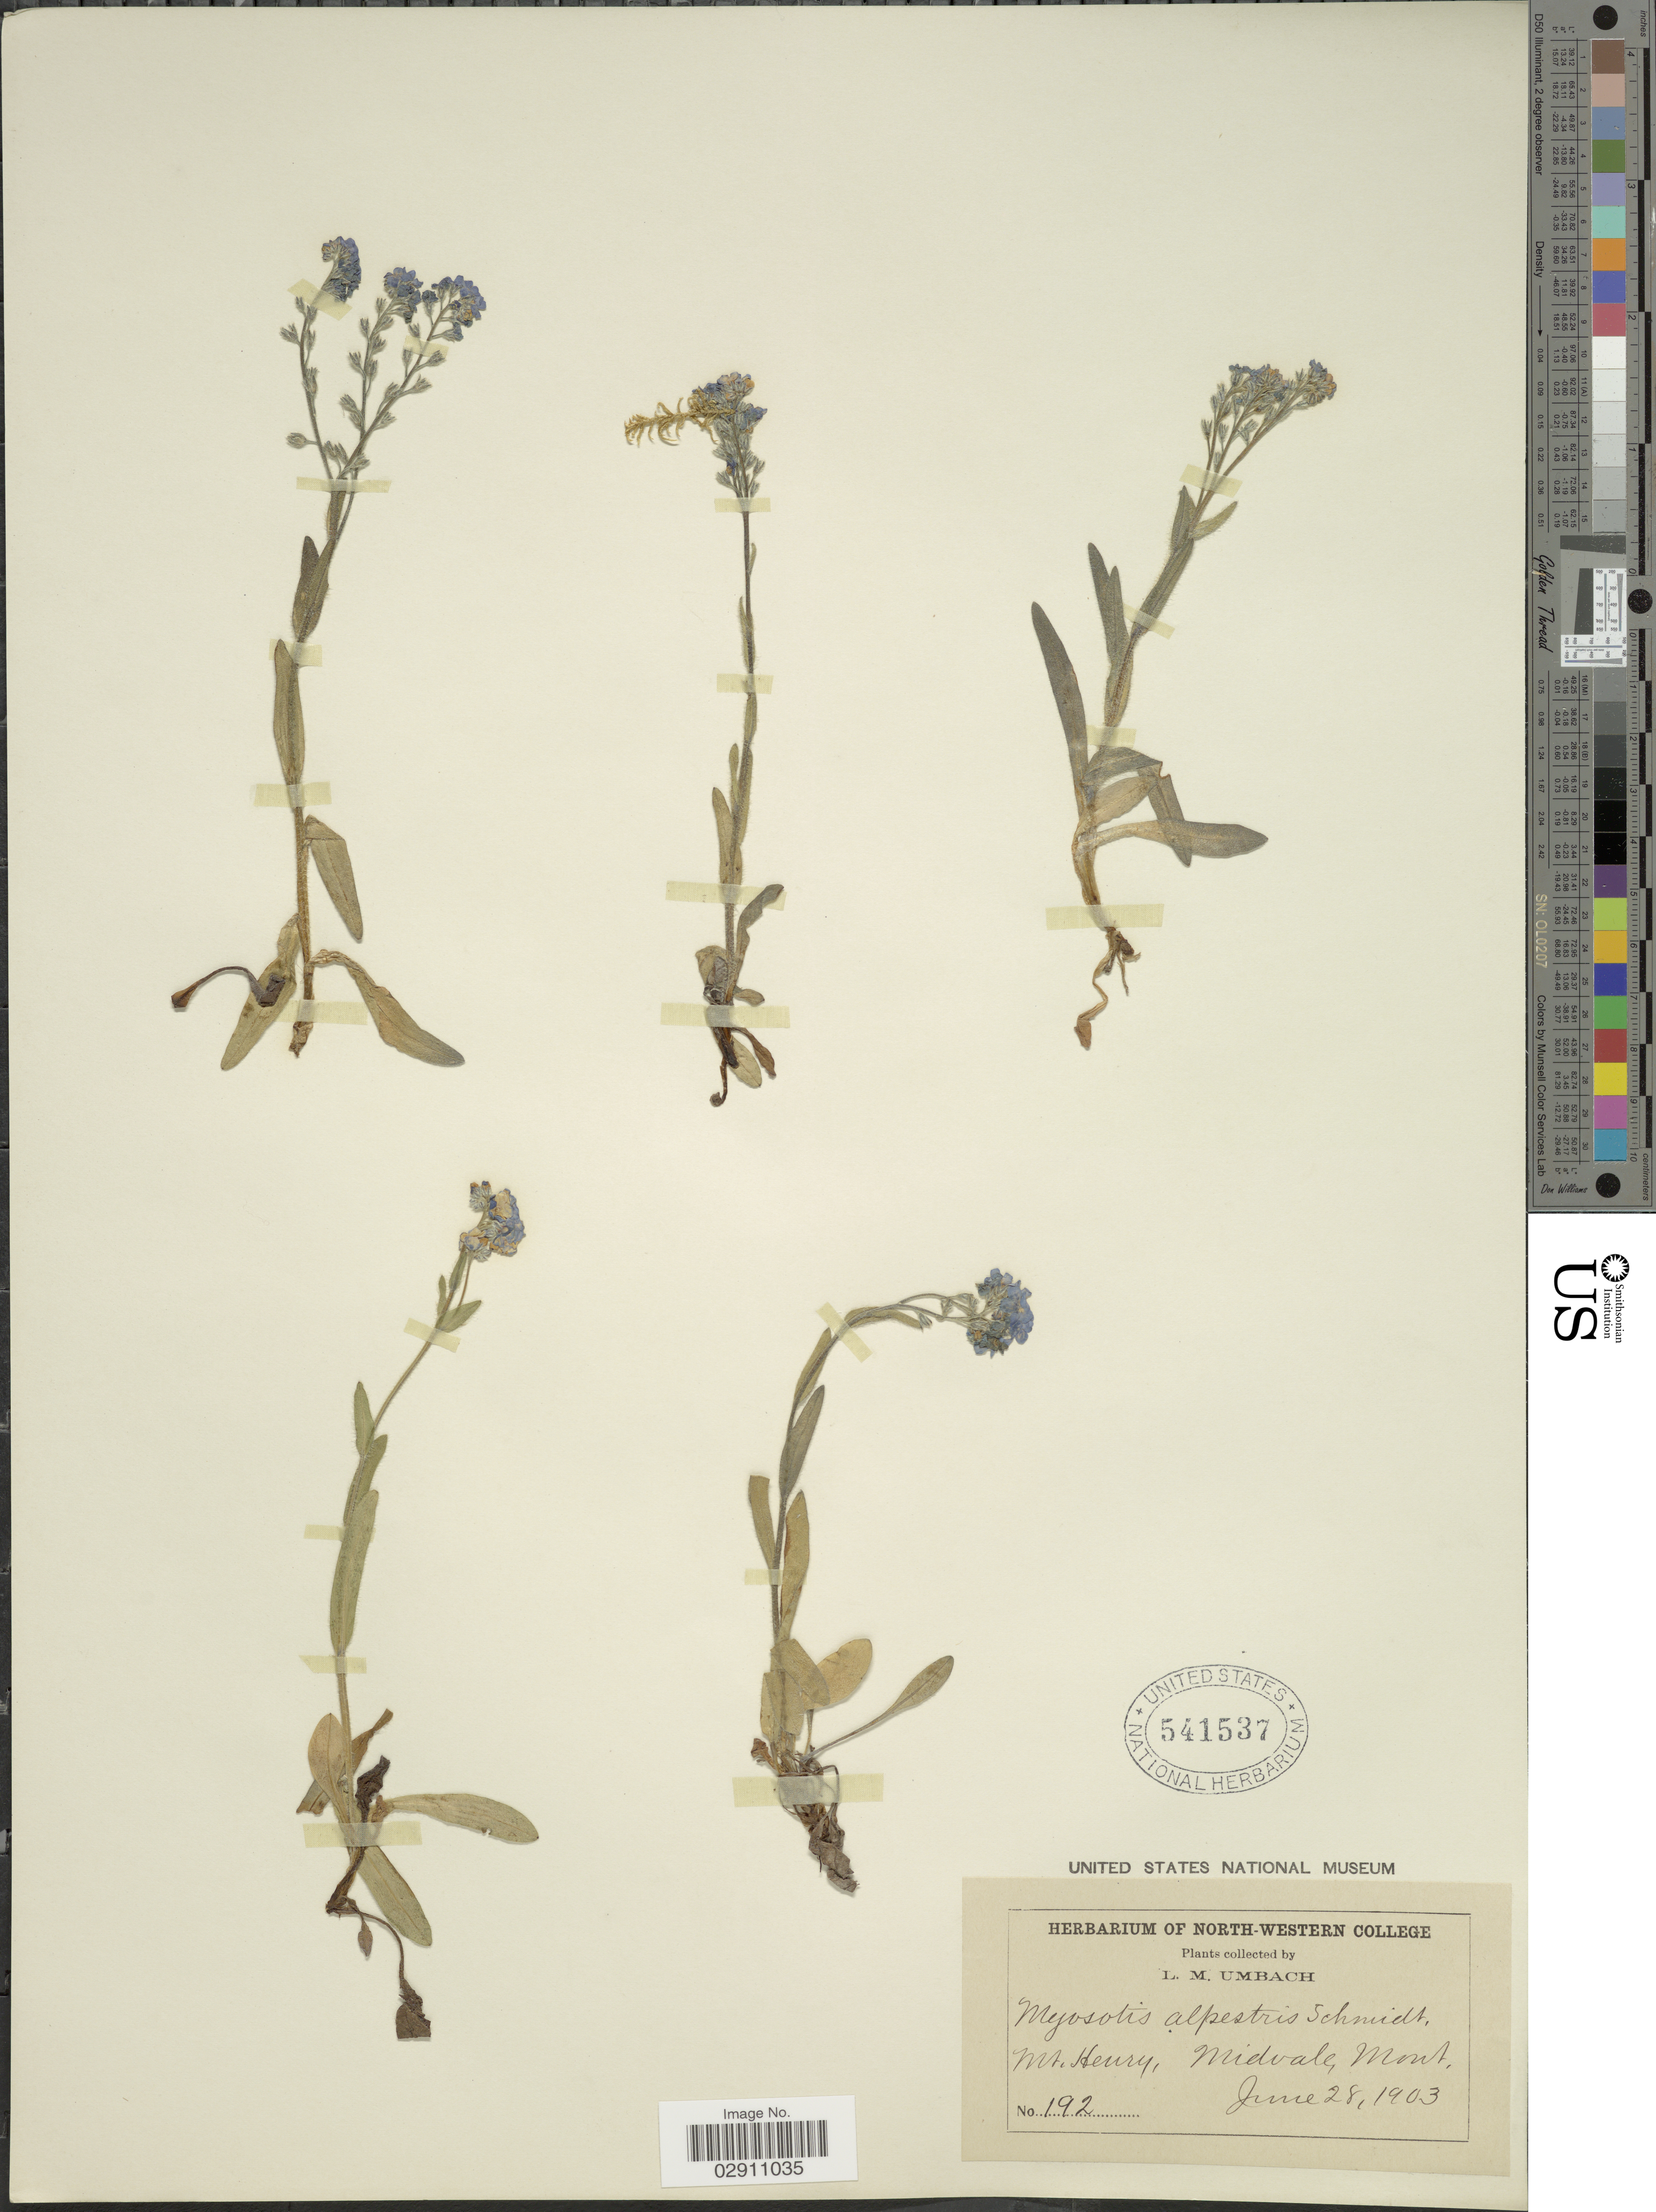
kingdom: Plantae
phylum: Tracheophyta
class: Magnoliopsida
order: Boraginales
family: Boraginaceae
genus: Myosotis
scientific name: Myosotis alpestris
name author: F.W. Schmidt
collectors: L. M. Umbach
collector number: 192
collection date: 1903-06-28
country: United States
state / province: Montana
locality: Mt.Henry, Midvale.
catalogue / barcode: US 541537